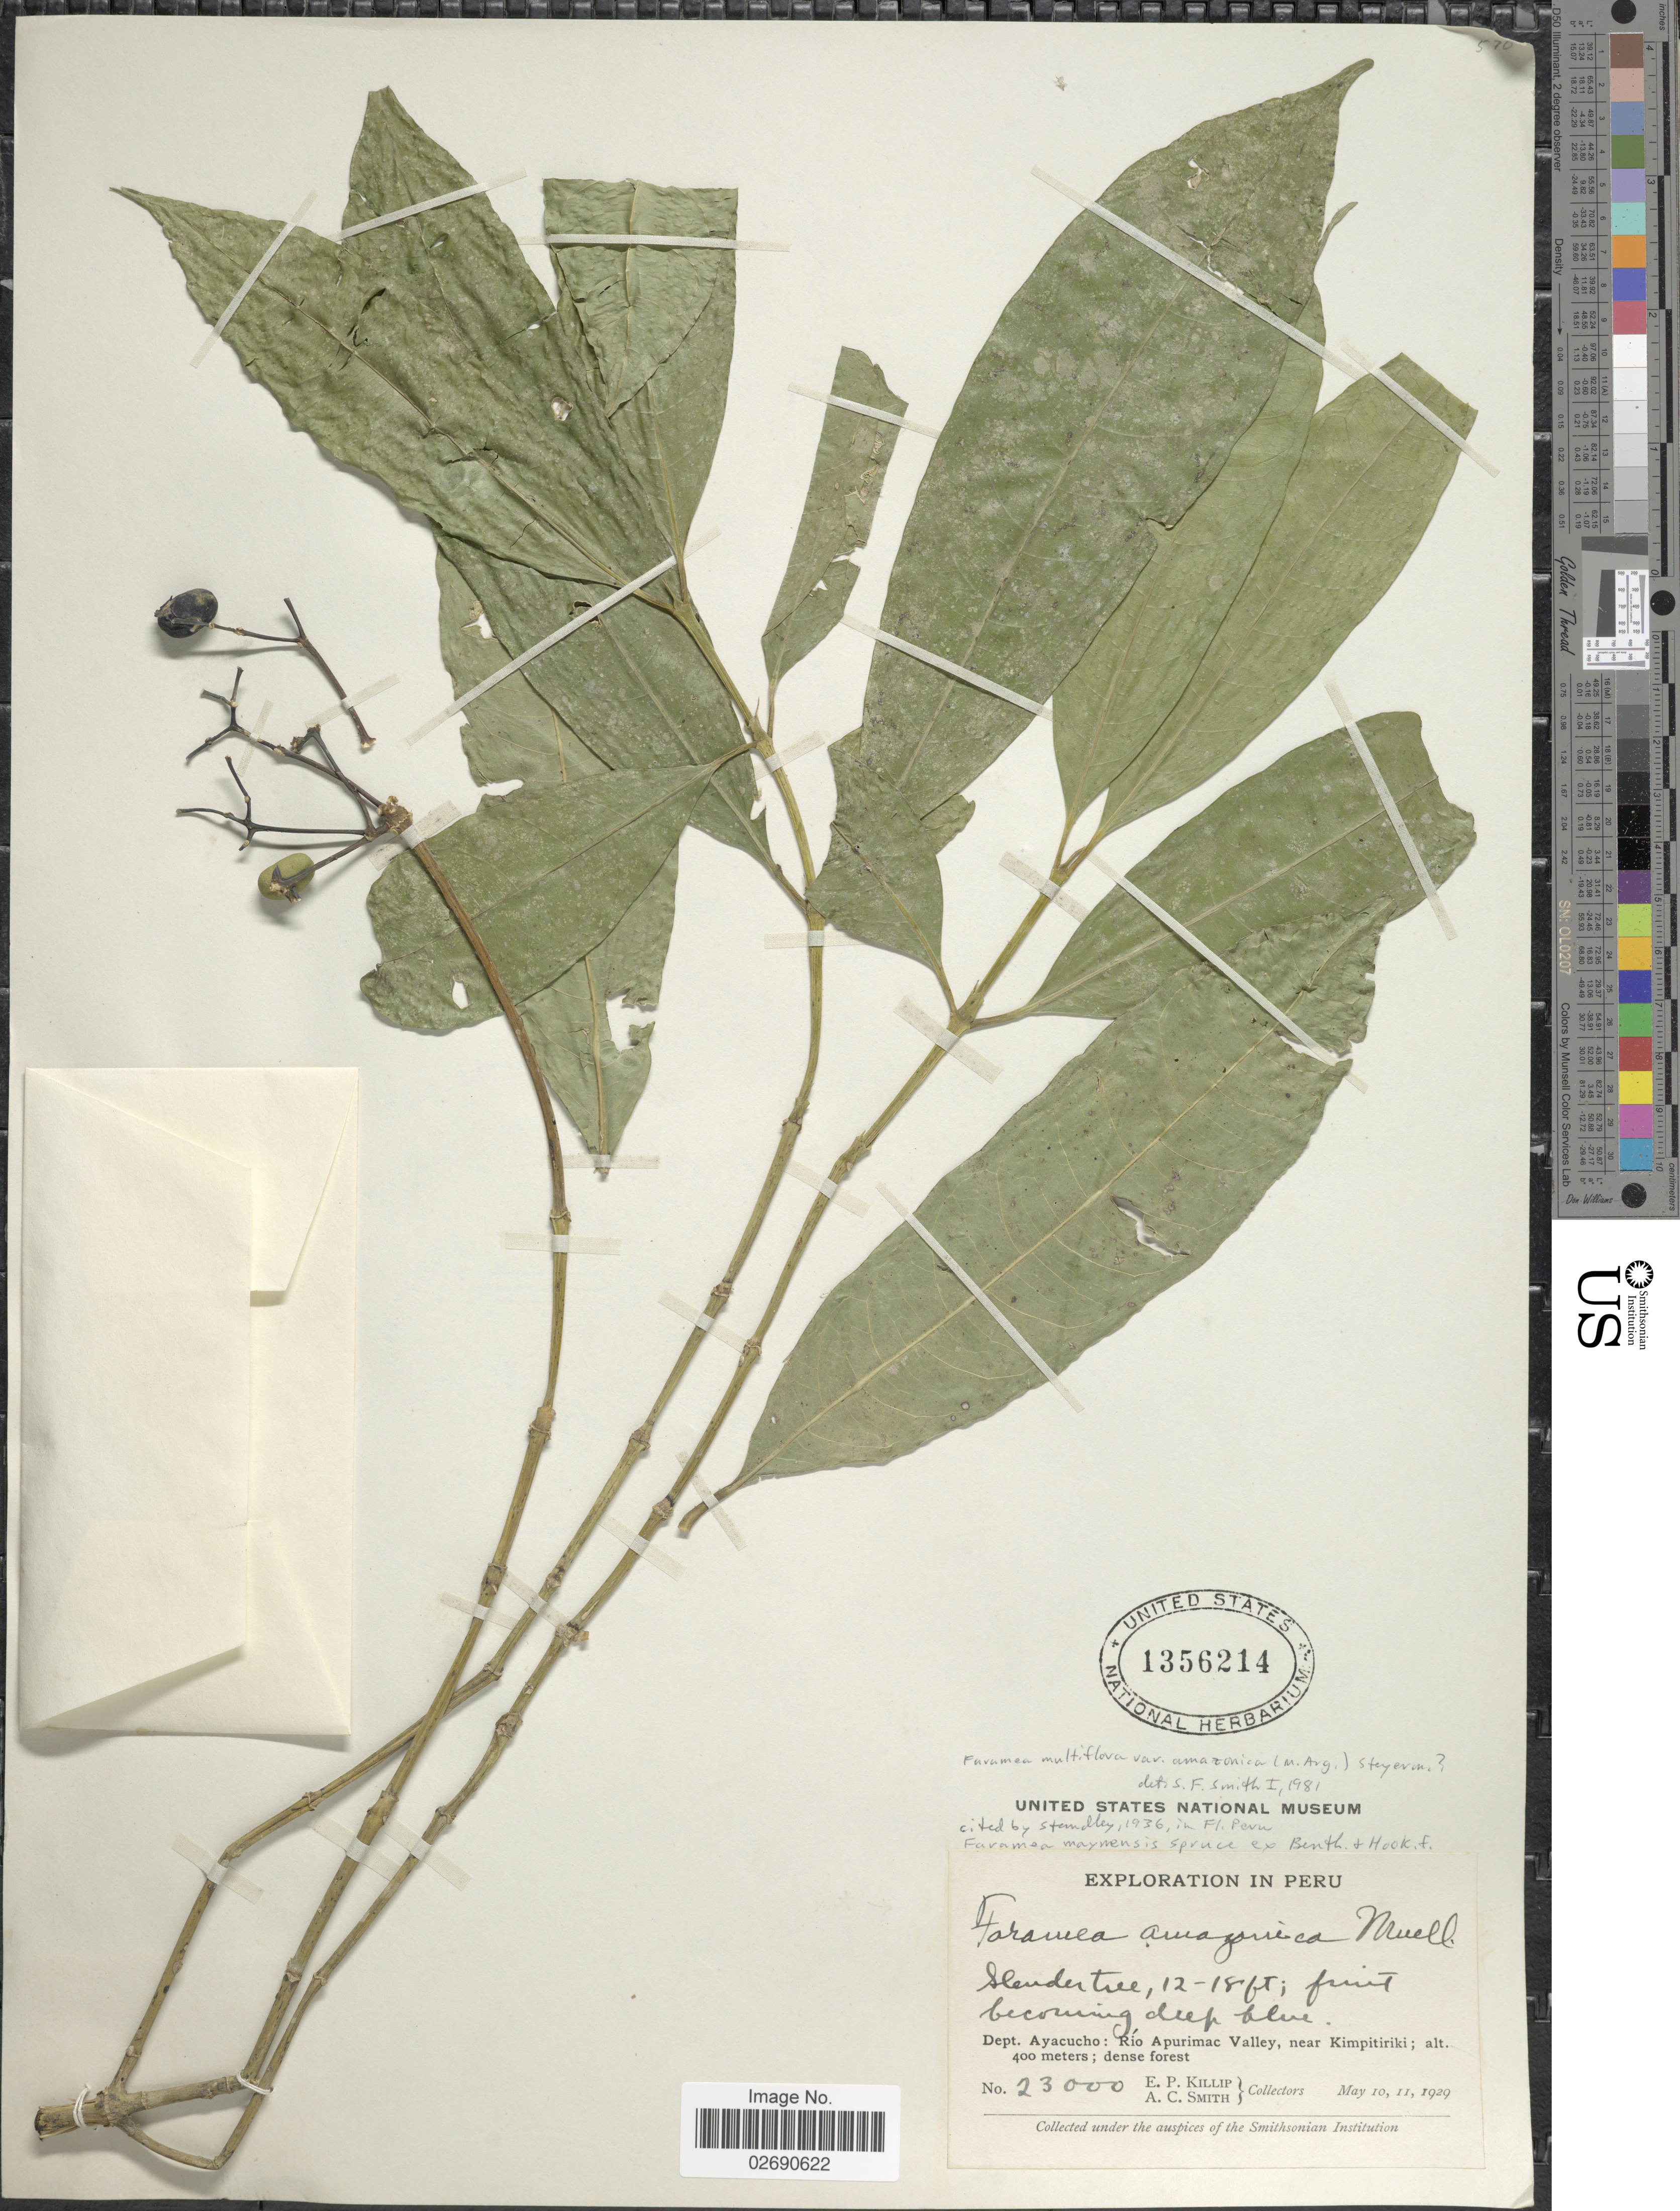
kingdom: Plantae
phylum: Tracheophyta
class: Magnoliopsida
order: Gentianales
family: Rubiaceae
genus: Faramea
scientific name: Faramea multiflora var. amazonica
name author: (Müll. Arg.) Steyerm.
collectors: E. P. Killip & A. C. Smith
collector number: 23000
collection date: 1929-05-10/1929-05-11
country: Peru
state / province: Ayacucho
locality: Dept. Ayacucho: Río Apurimac Valley, near Kimpitiriki; dense forest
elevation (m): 400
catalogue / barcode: US 1356214